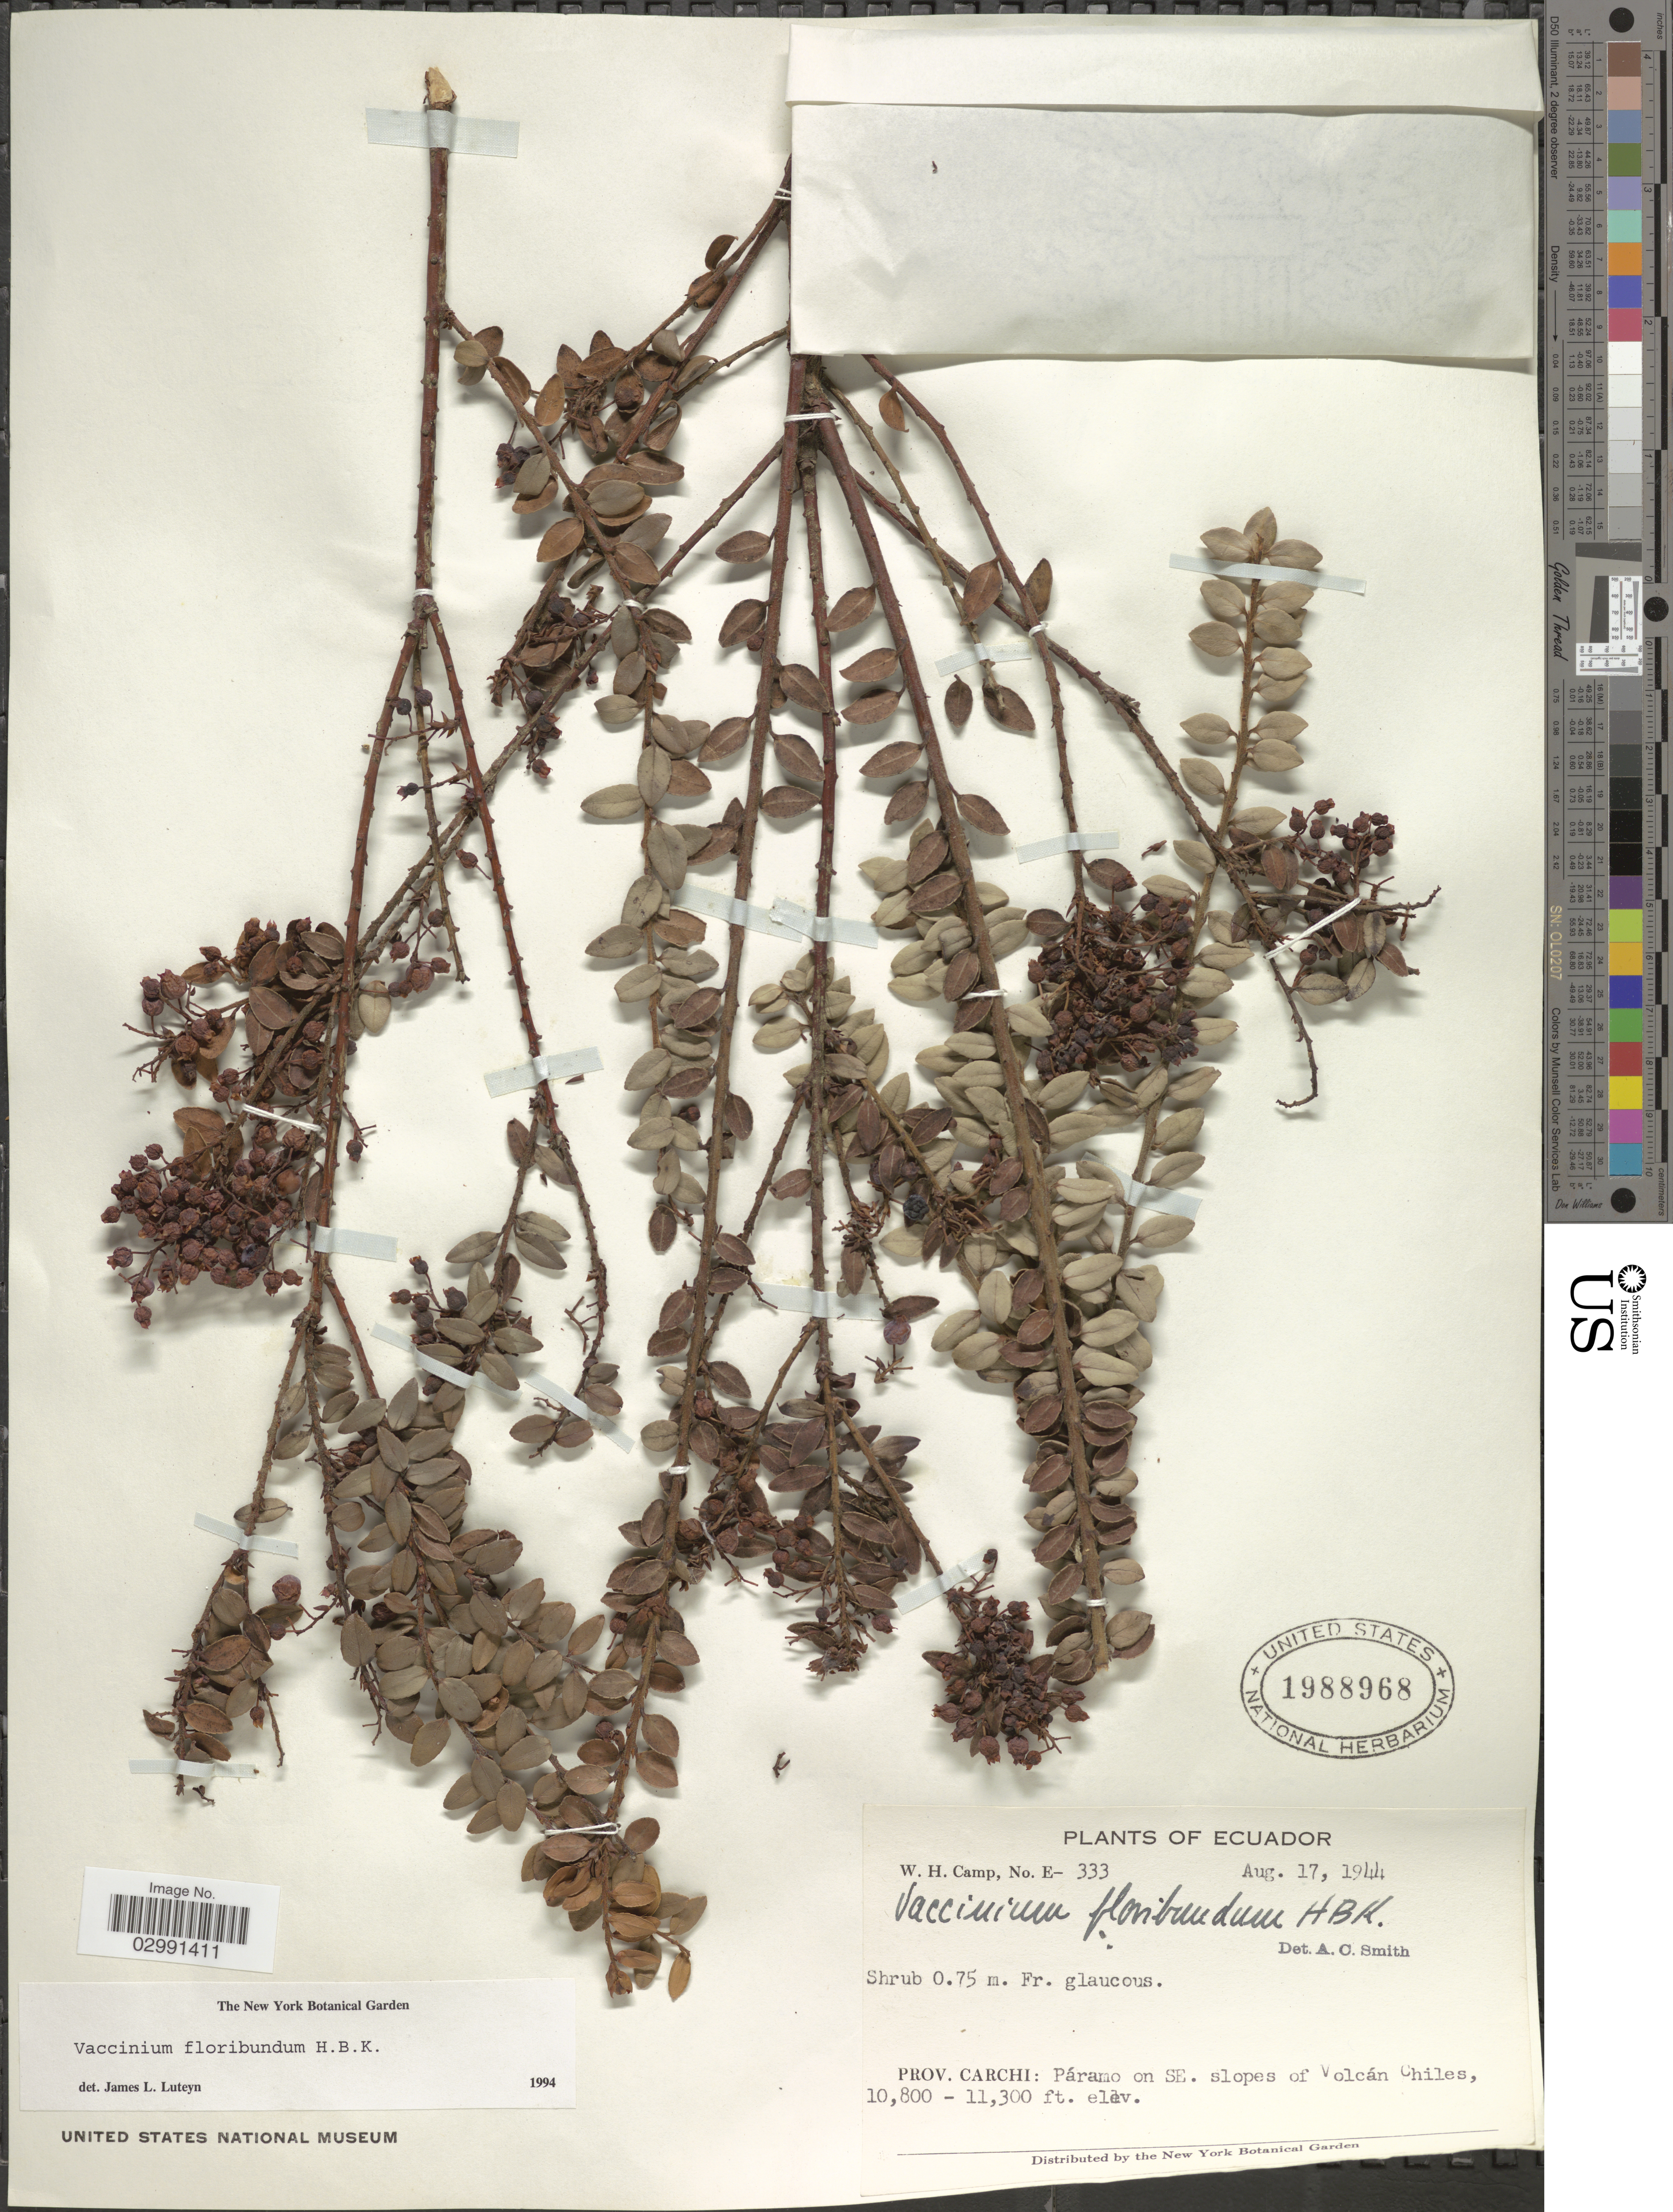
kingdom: Plantae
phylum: Tracheophyta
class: Magnoliopsida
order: Ericales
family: Ericaceae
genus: Vaccinium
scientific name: Vaccinium floribundum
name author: Kunth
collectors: W. H. Camp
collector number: E-333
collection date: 1944-08-17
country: Ecuador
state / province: Carchi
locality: Prov. Carchi: Páramo on SE. slopes of Volcán Chiles.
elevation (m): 3292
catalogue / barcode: US 1988968